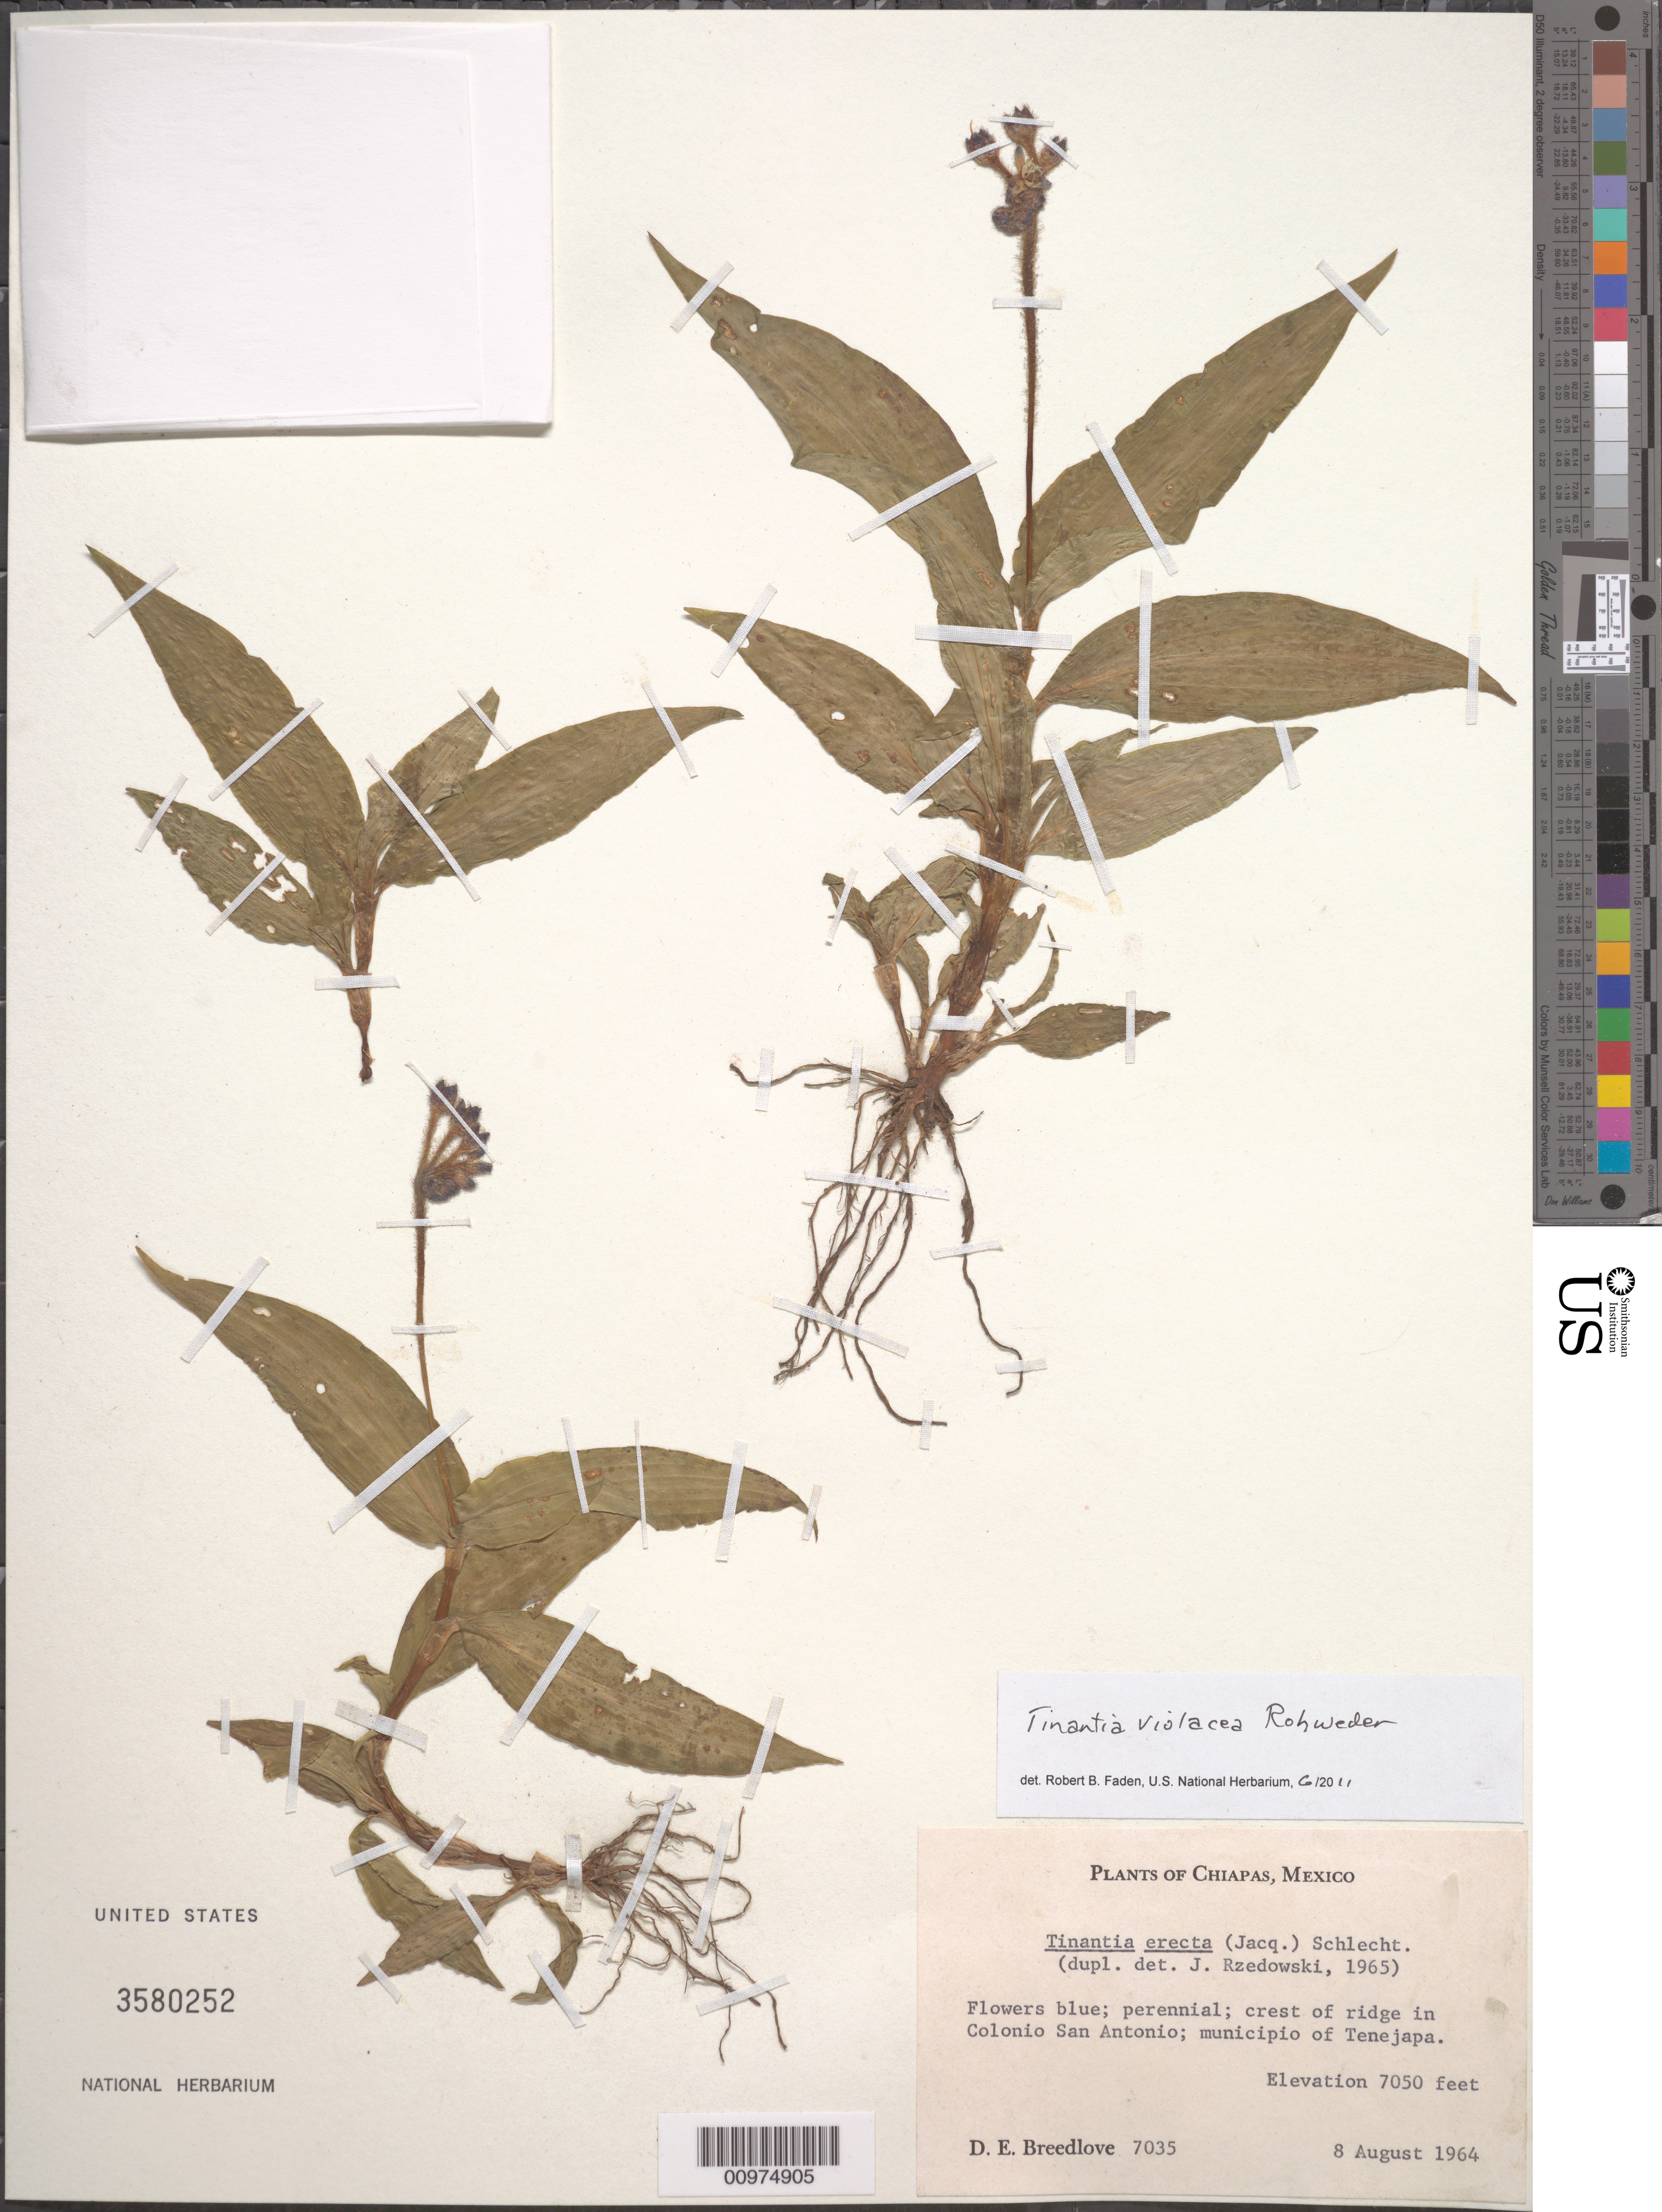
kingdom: Plantae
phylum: Tracheophyta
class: Liliopsida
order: Commelinales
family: Commelinaceae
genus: Tinantia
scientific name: Tinantia violacea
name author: Rohweder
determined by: Faden, Robert B., (US), Smithsonian Institution - National Museum of Natural History (UNITED STATES)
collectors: D. E. Breedlove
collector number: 7035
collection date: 1964-08-08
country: Mexico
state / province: Chiapas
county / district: Tenejapa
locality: in Colonio San Antonio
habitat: crest of ridge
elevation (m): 2149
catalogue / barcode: US 3580252